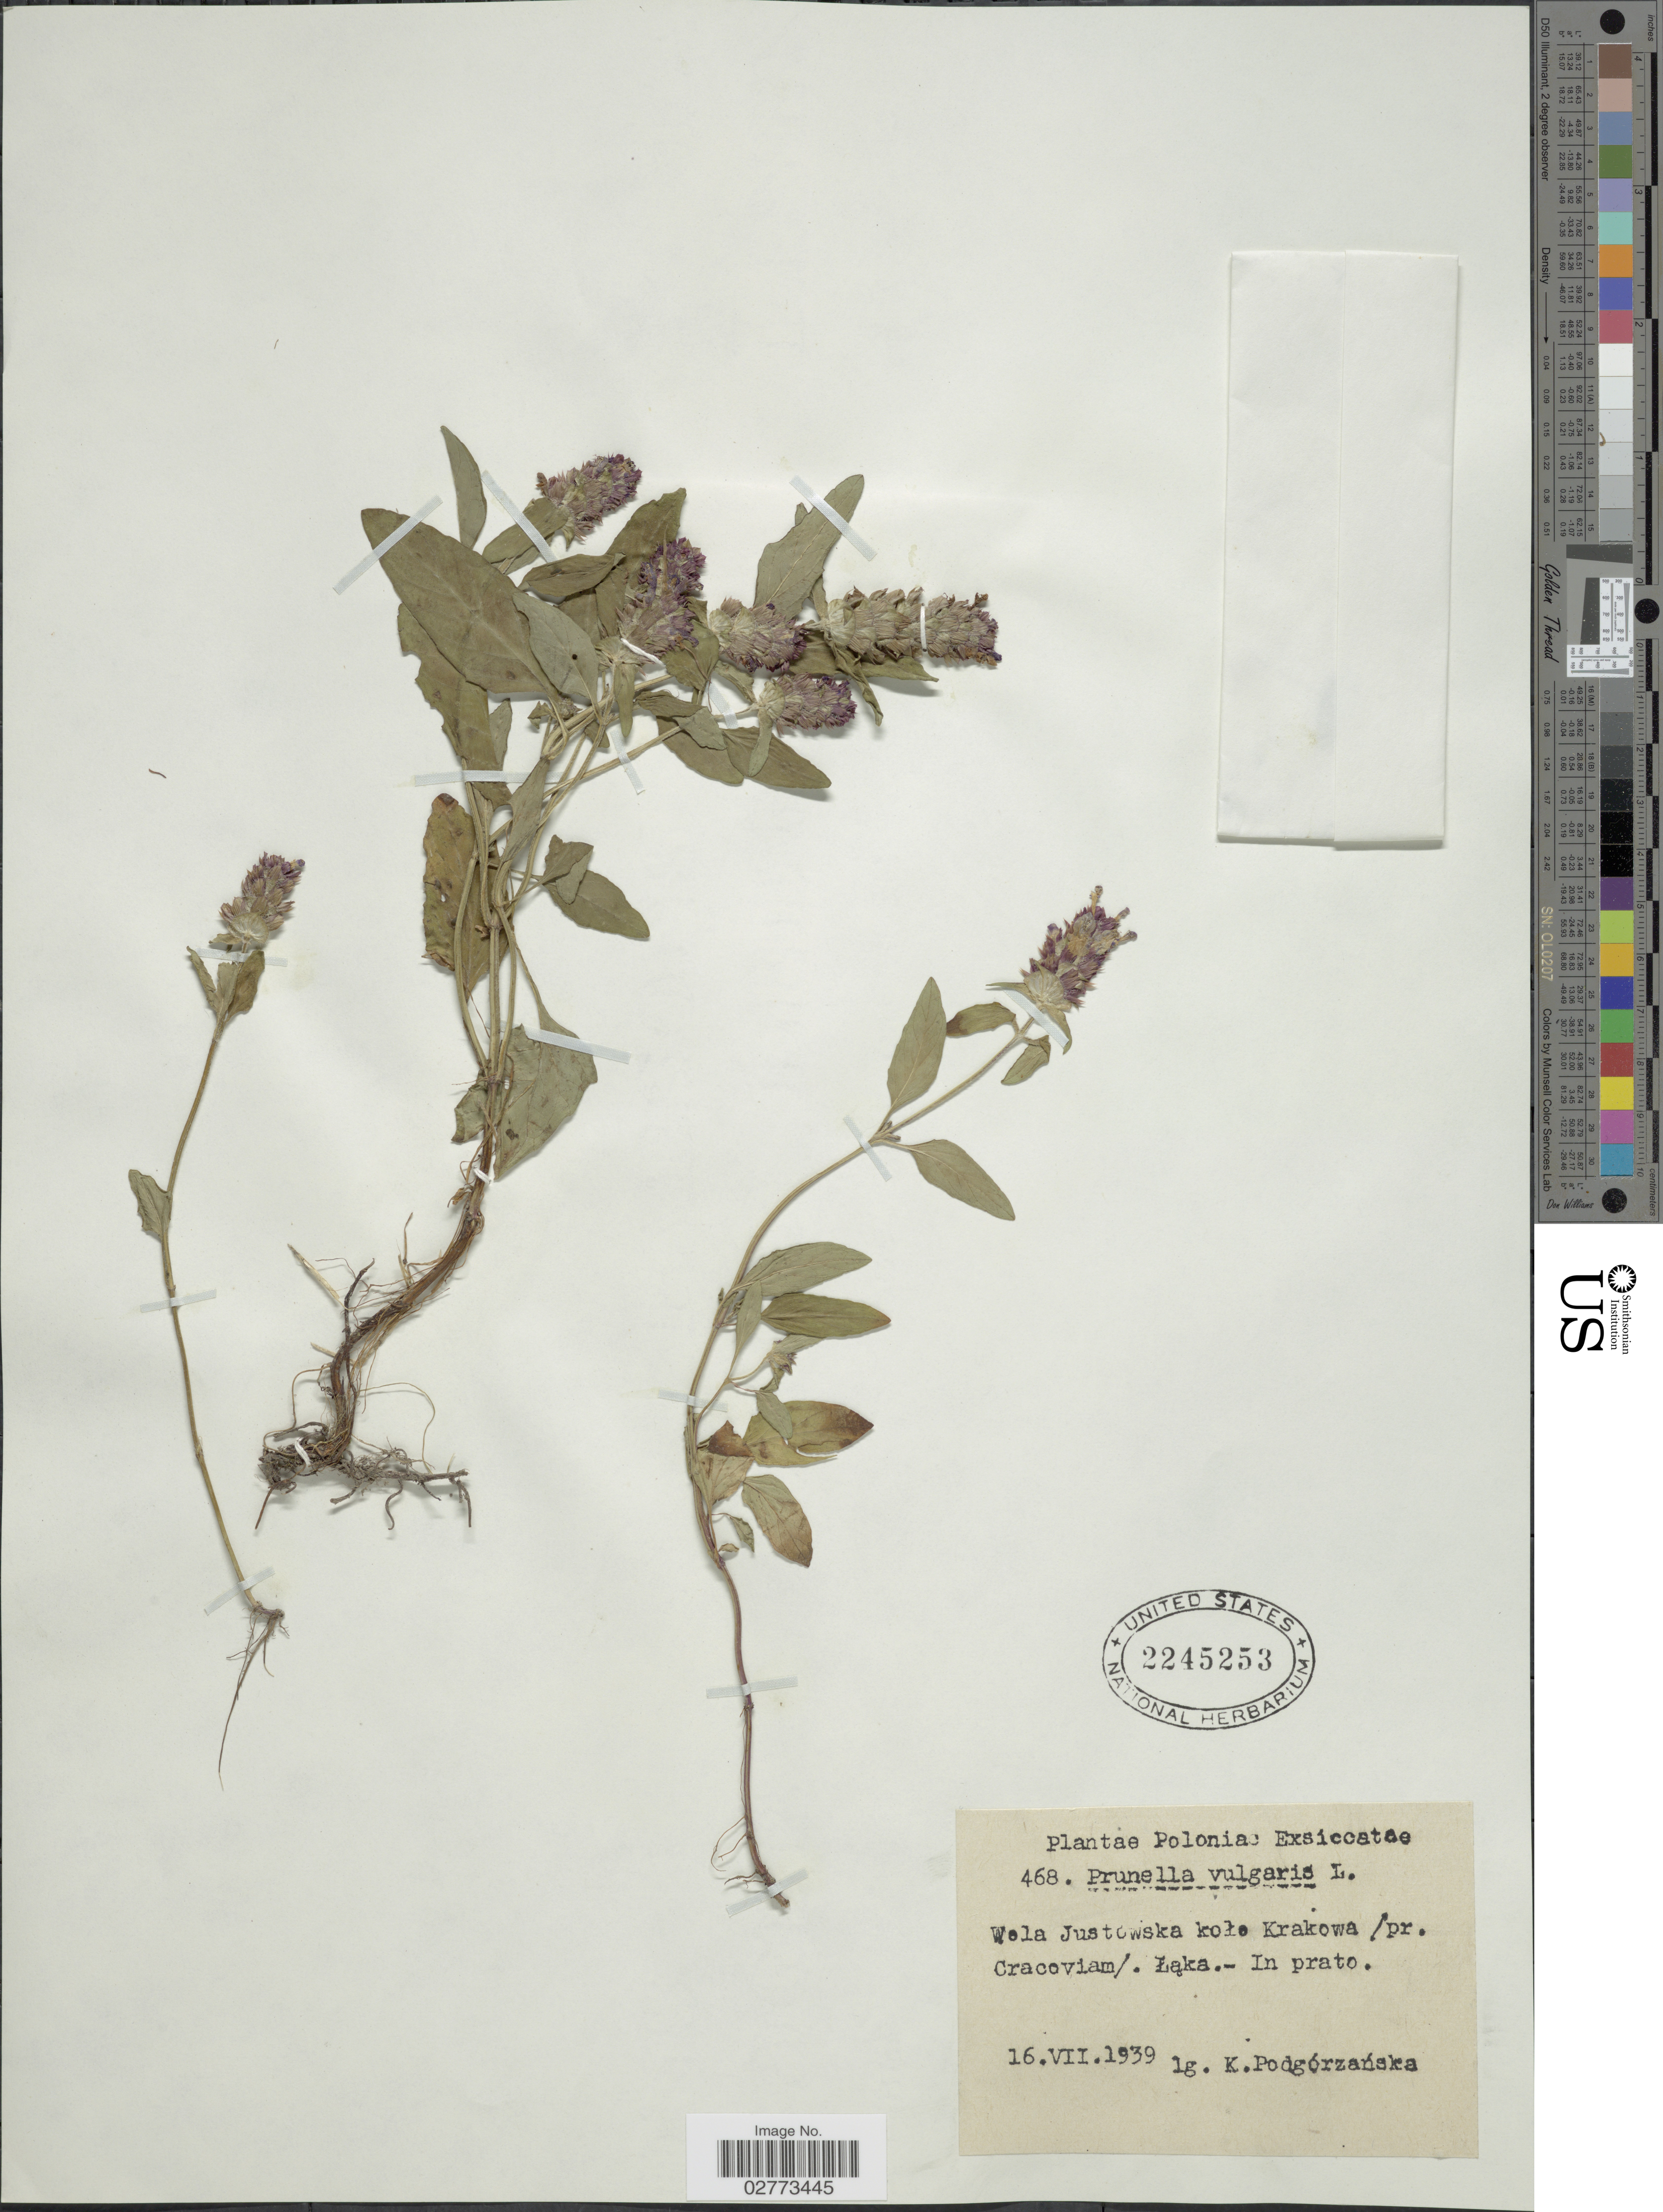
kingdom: Plantae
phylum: Tracheophyta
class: Magnoliopsida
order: Lamiales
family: Lamiaceae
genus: Prunella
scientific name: Prunella vulgaris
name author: L.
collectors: K. Podgórzanska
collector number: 468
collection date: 1939-07-16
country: Poland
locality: Poloniae. Wola Justowska kolo Krakowa -pr. Cracoviam-. Laka./ In prato.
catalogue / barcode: US 2245253